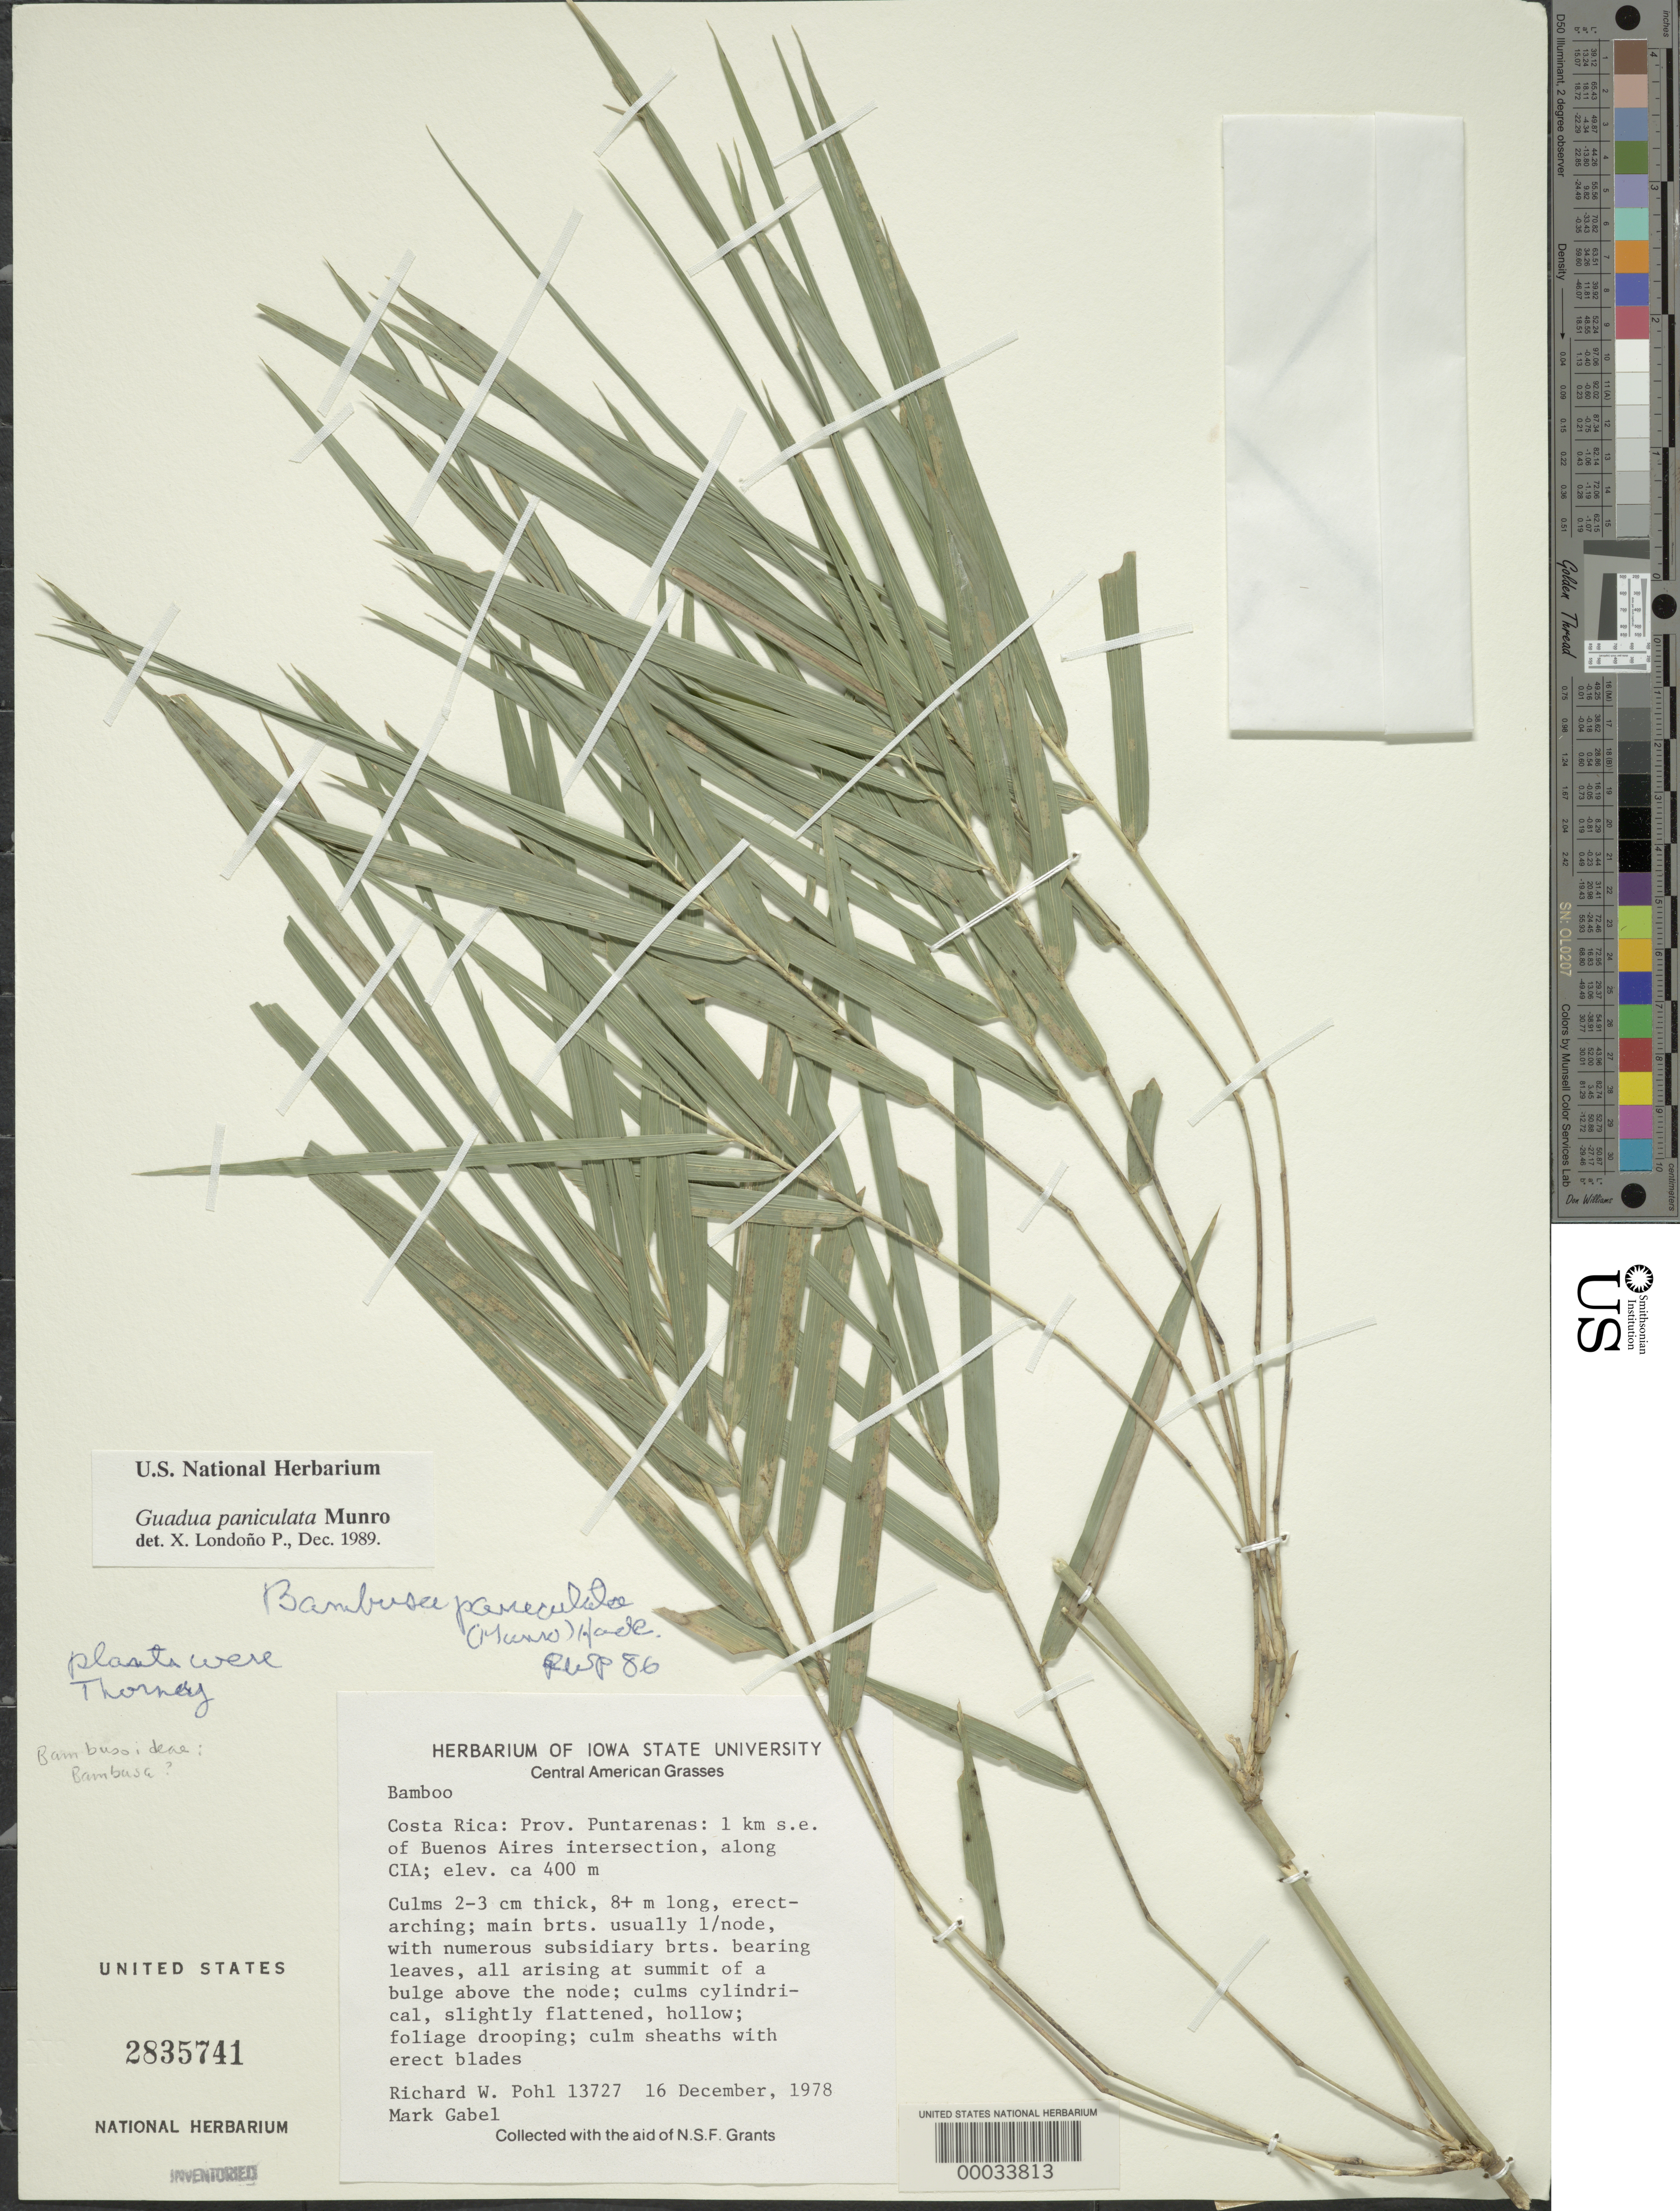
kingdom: Plantae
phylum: Tracheophyta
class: Liliopsida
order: Poales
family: Poaceae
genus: Guadua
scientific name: Guadua paniculata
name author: Munro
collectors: R. W. Pohl & M. Gabel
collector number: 13727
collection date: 1978-12-16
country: Costa Rica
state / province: Puntarenas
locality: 1 km SE of Buenos Aires intersection, along CIA.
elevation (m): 400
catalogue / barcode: US 2835741